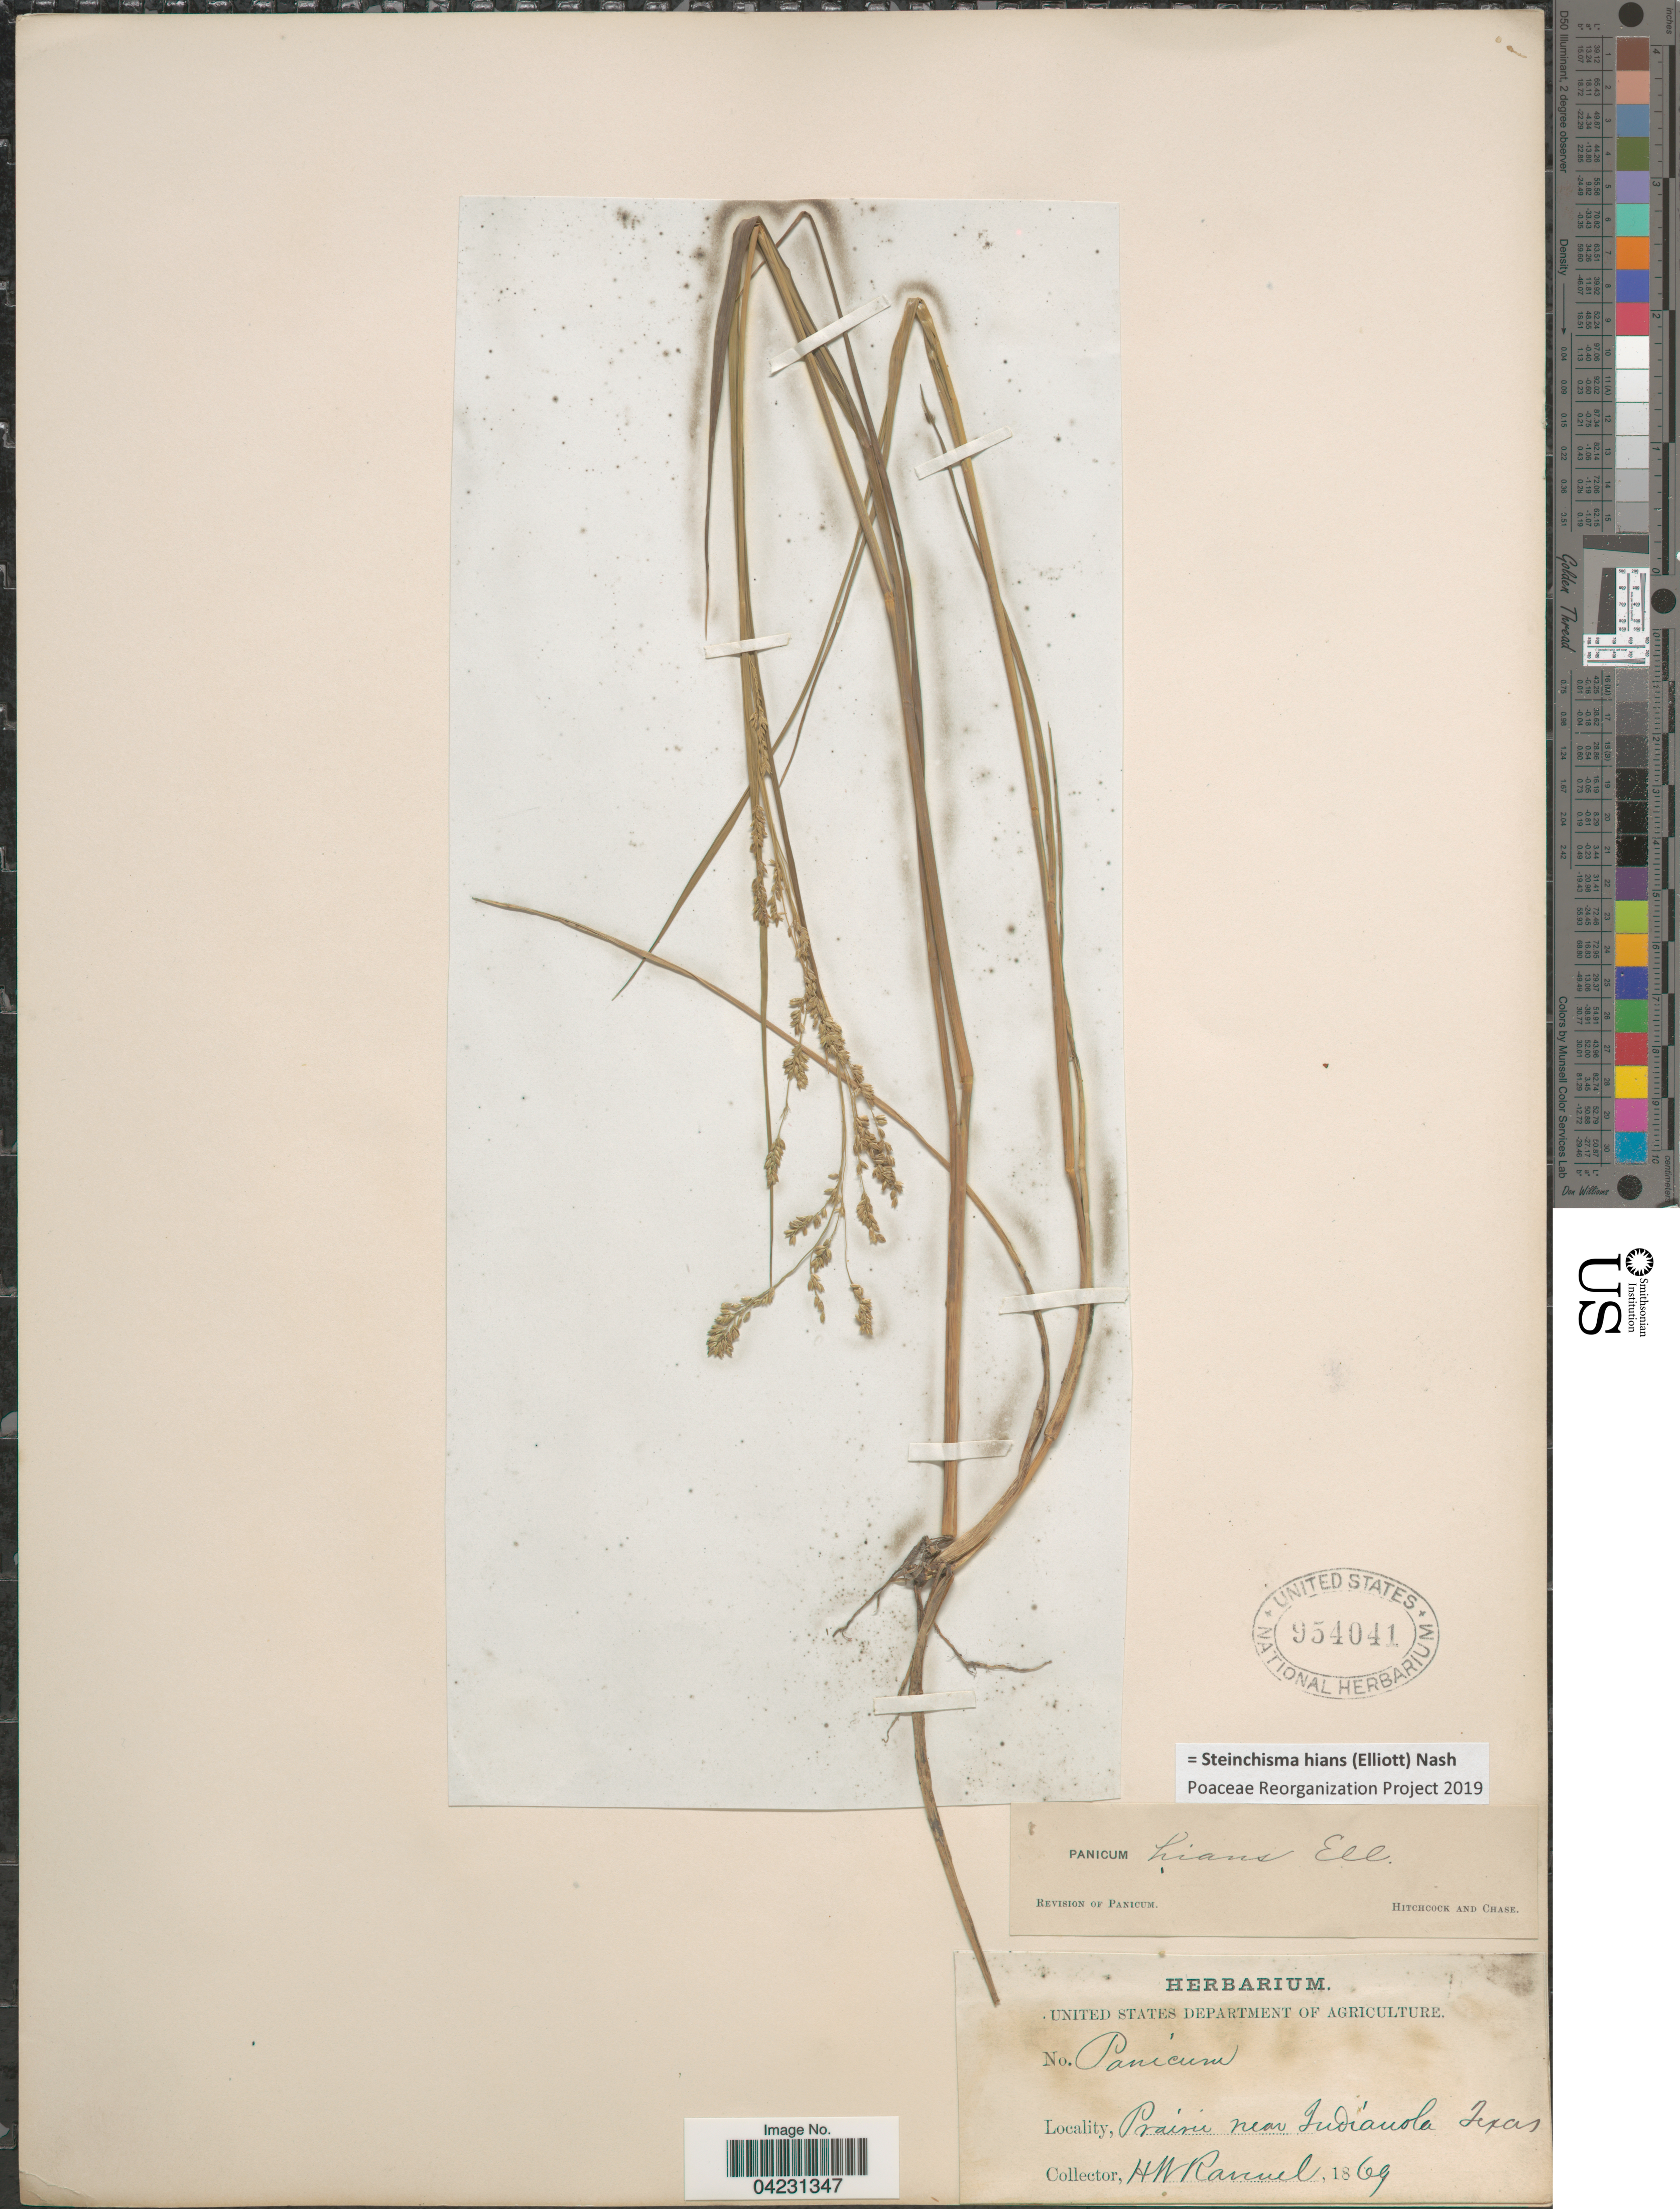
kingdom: Plantae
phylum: Tracheophyta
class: Liliopsida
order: Poales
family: Poaceae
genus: Steinchisma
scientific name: Steinchisma hians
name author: (Elliott) Nash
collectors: H. Ravenel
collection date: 1869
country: United States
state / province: Texas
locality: Prairie near Indianola.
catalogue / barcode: US 954041